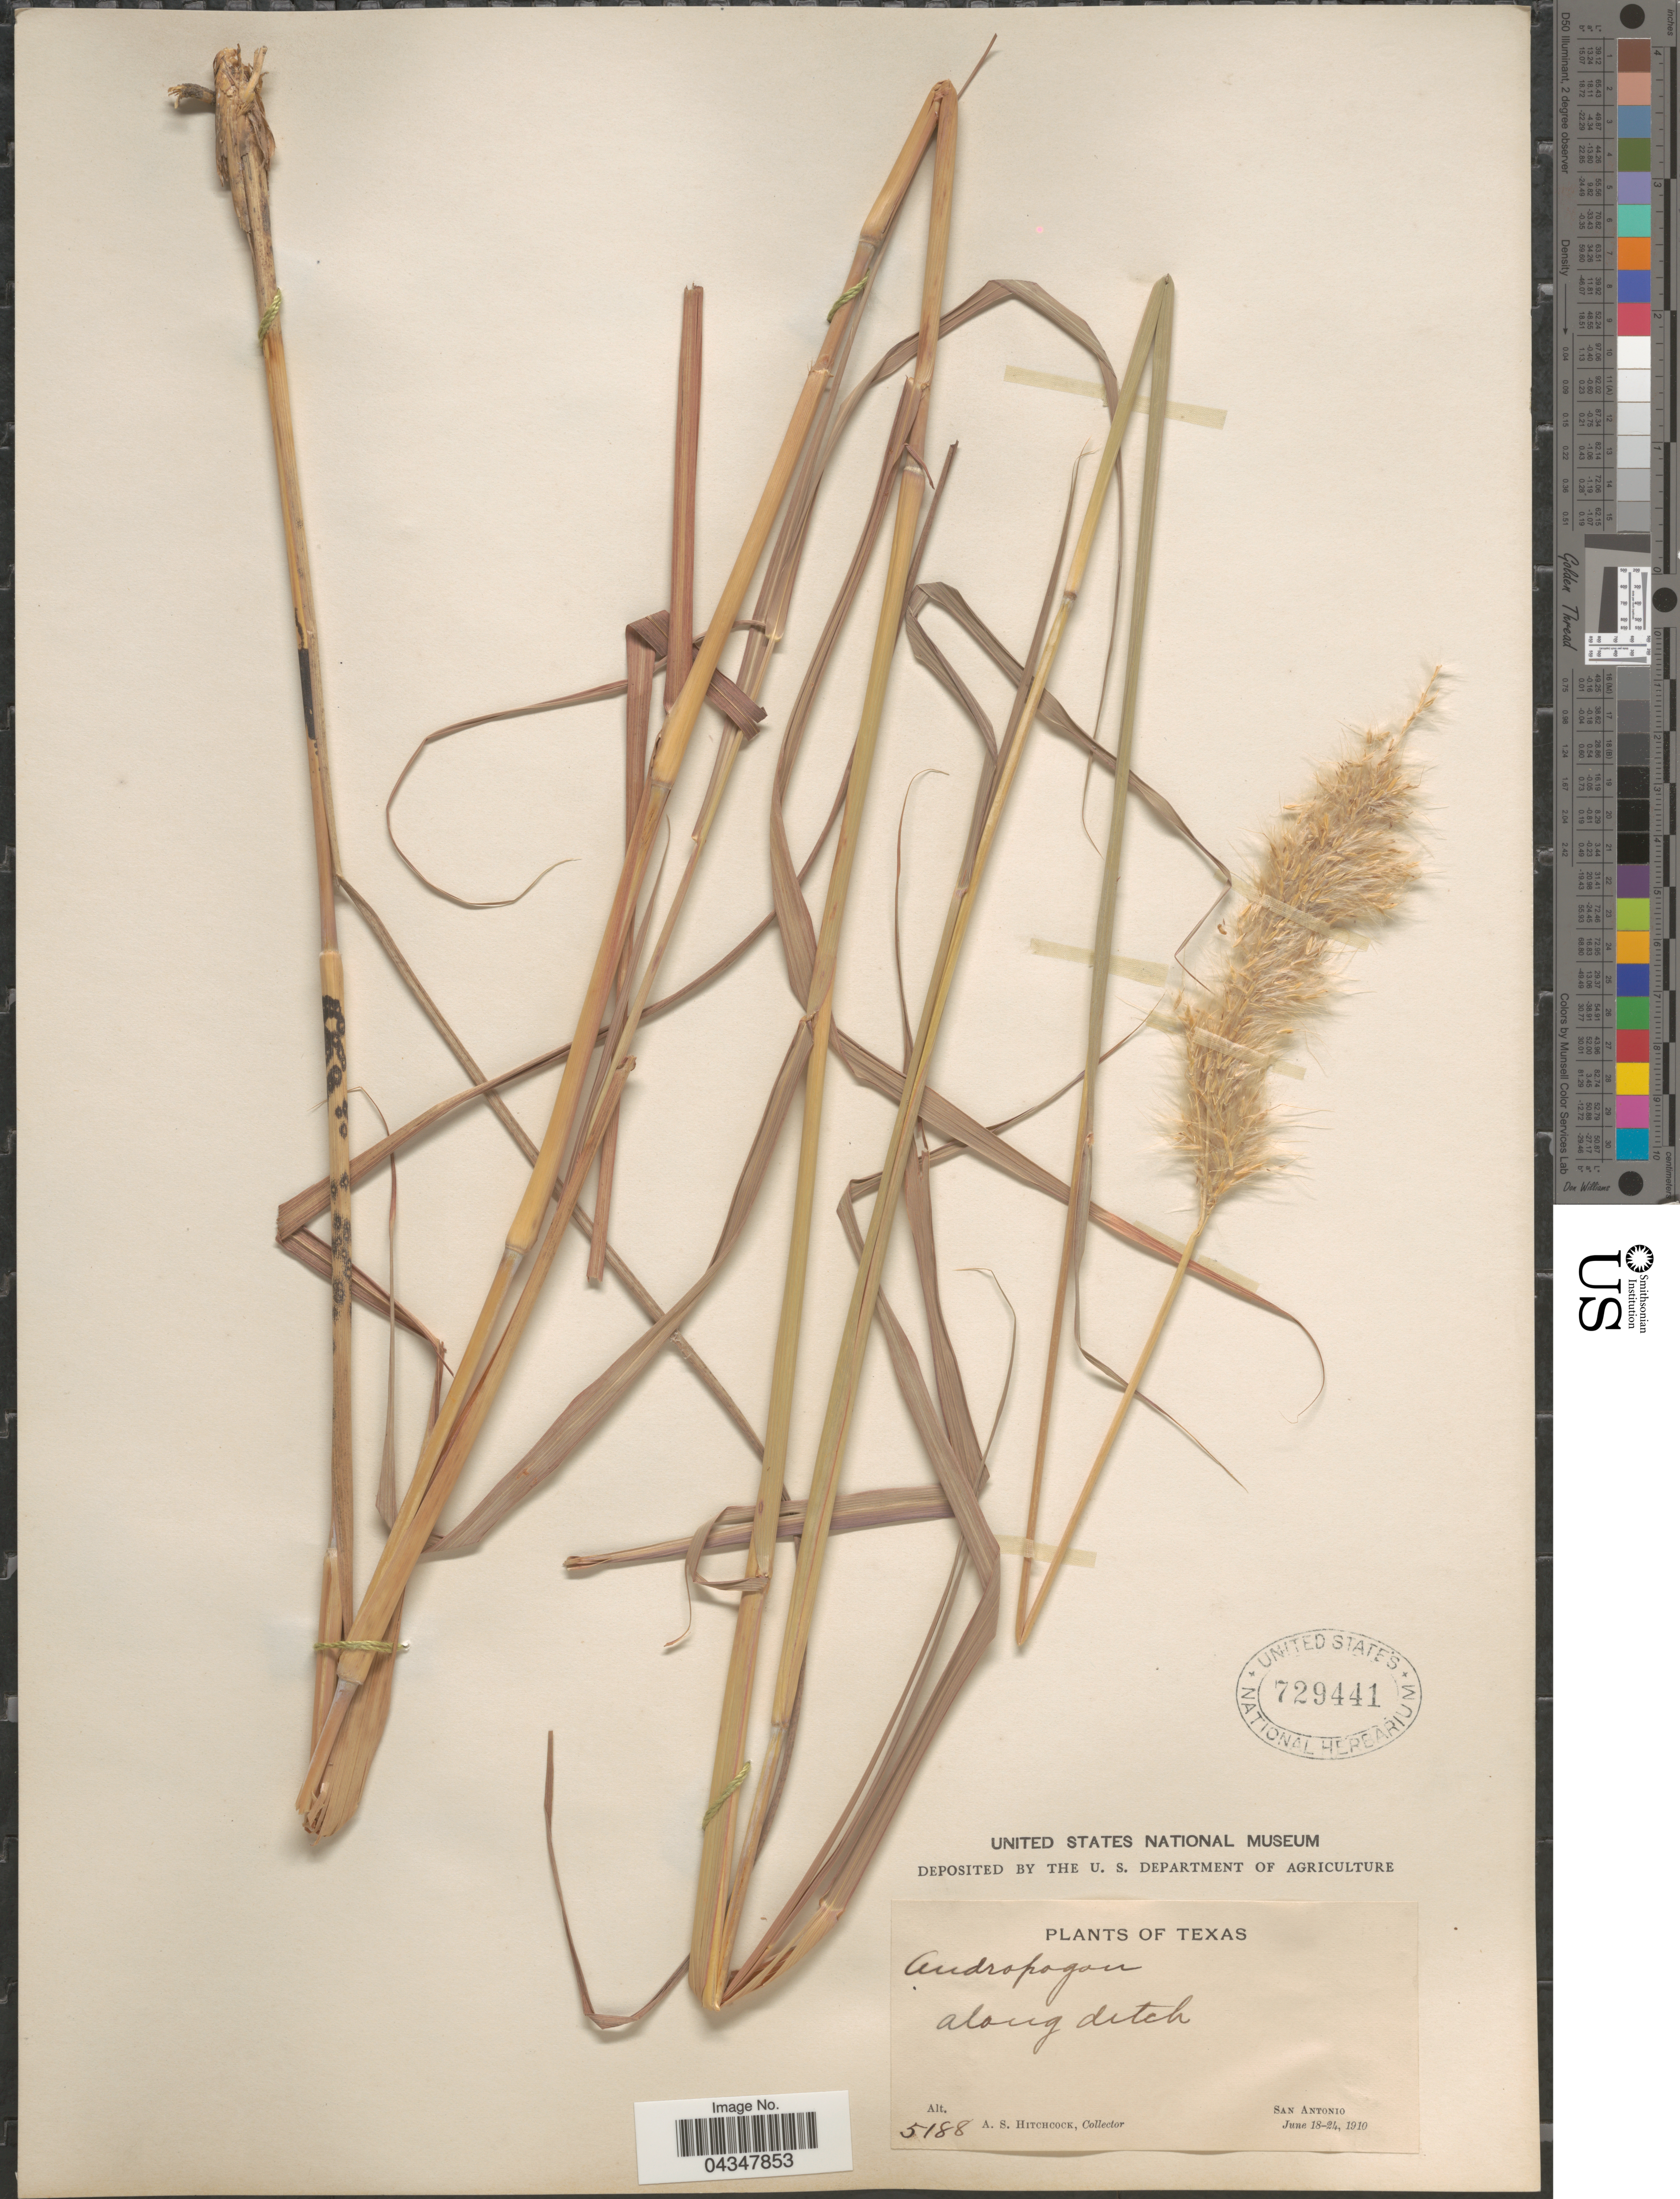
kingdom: Plantae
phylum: Tracheophyta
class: Liliopsida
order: Poales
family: Poaceae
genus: Bothriochloa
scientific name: Bothriochloa saccharoides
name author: (Sw.) Rydb.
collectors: A. S. Hitchcock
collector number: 5188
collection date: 1910-06-18/1910-06-24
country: United States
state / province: Texas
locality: San Antonio.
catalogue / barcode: US 729441